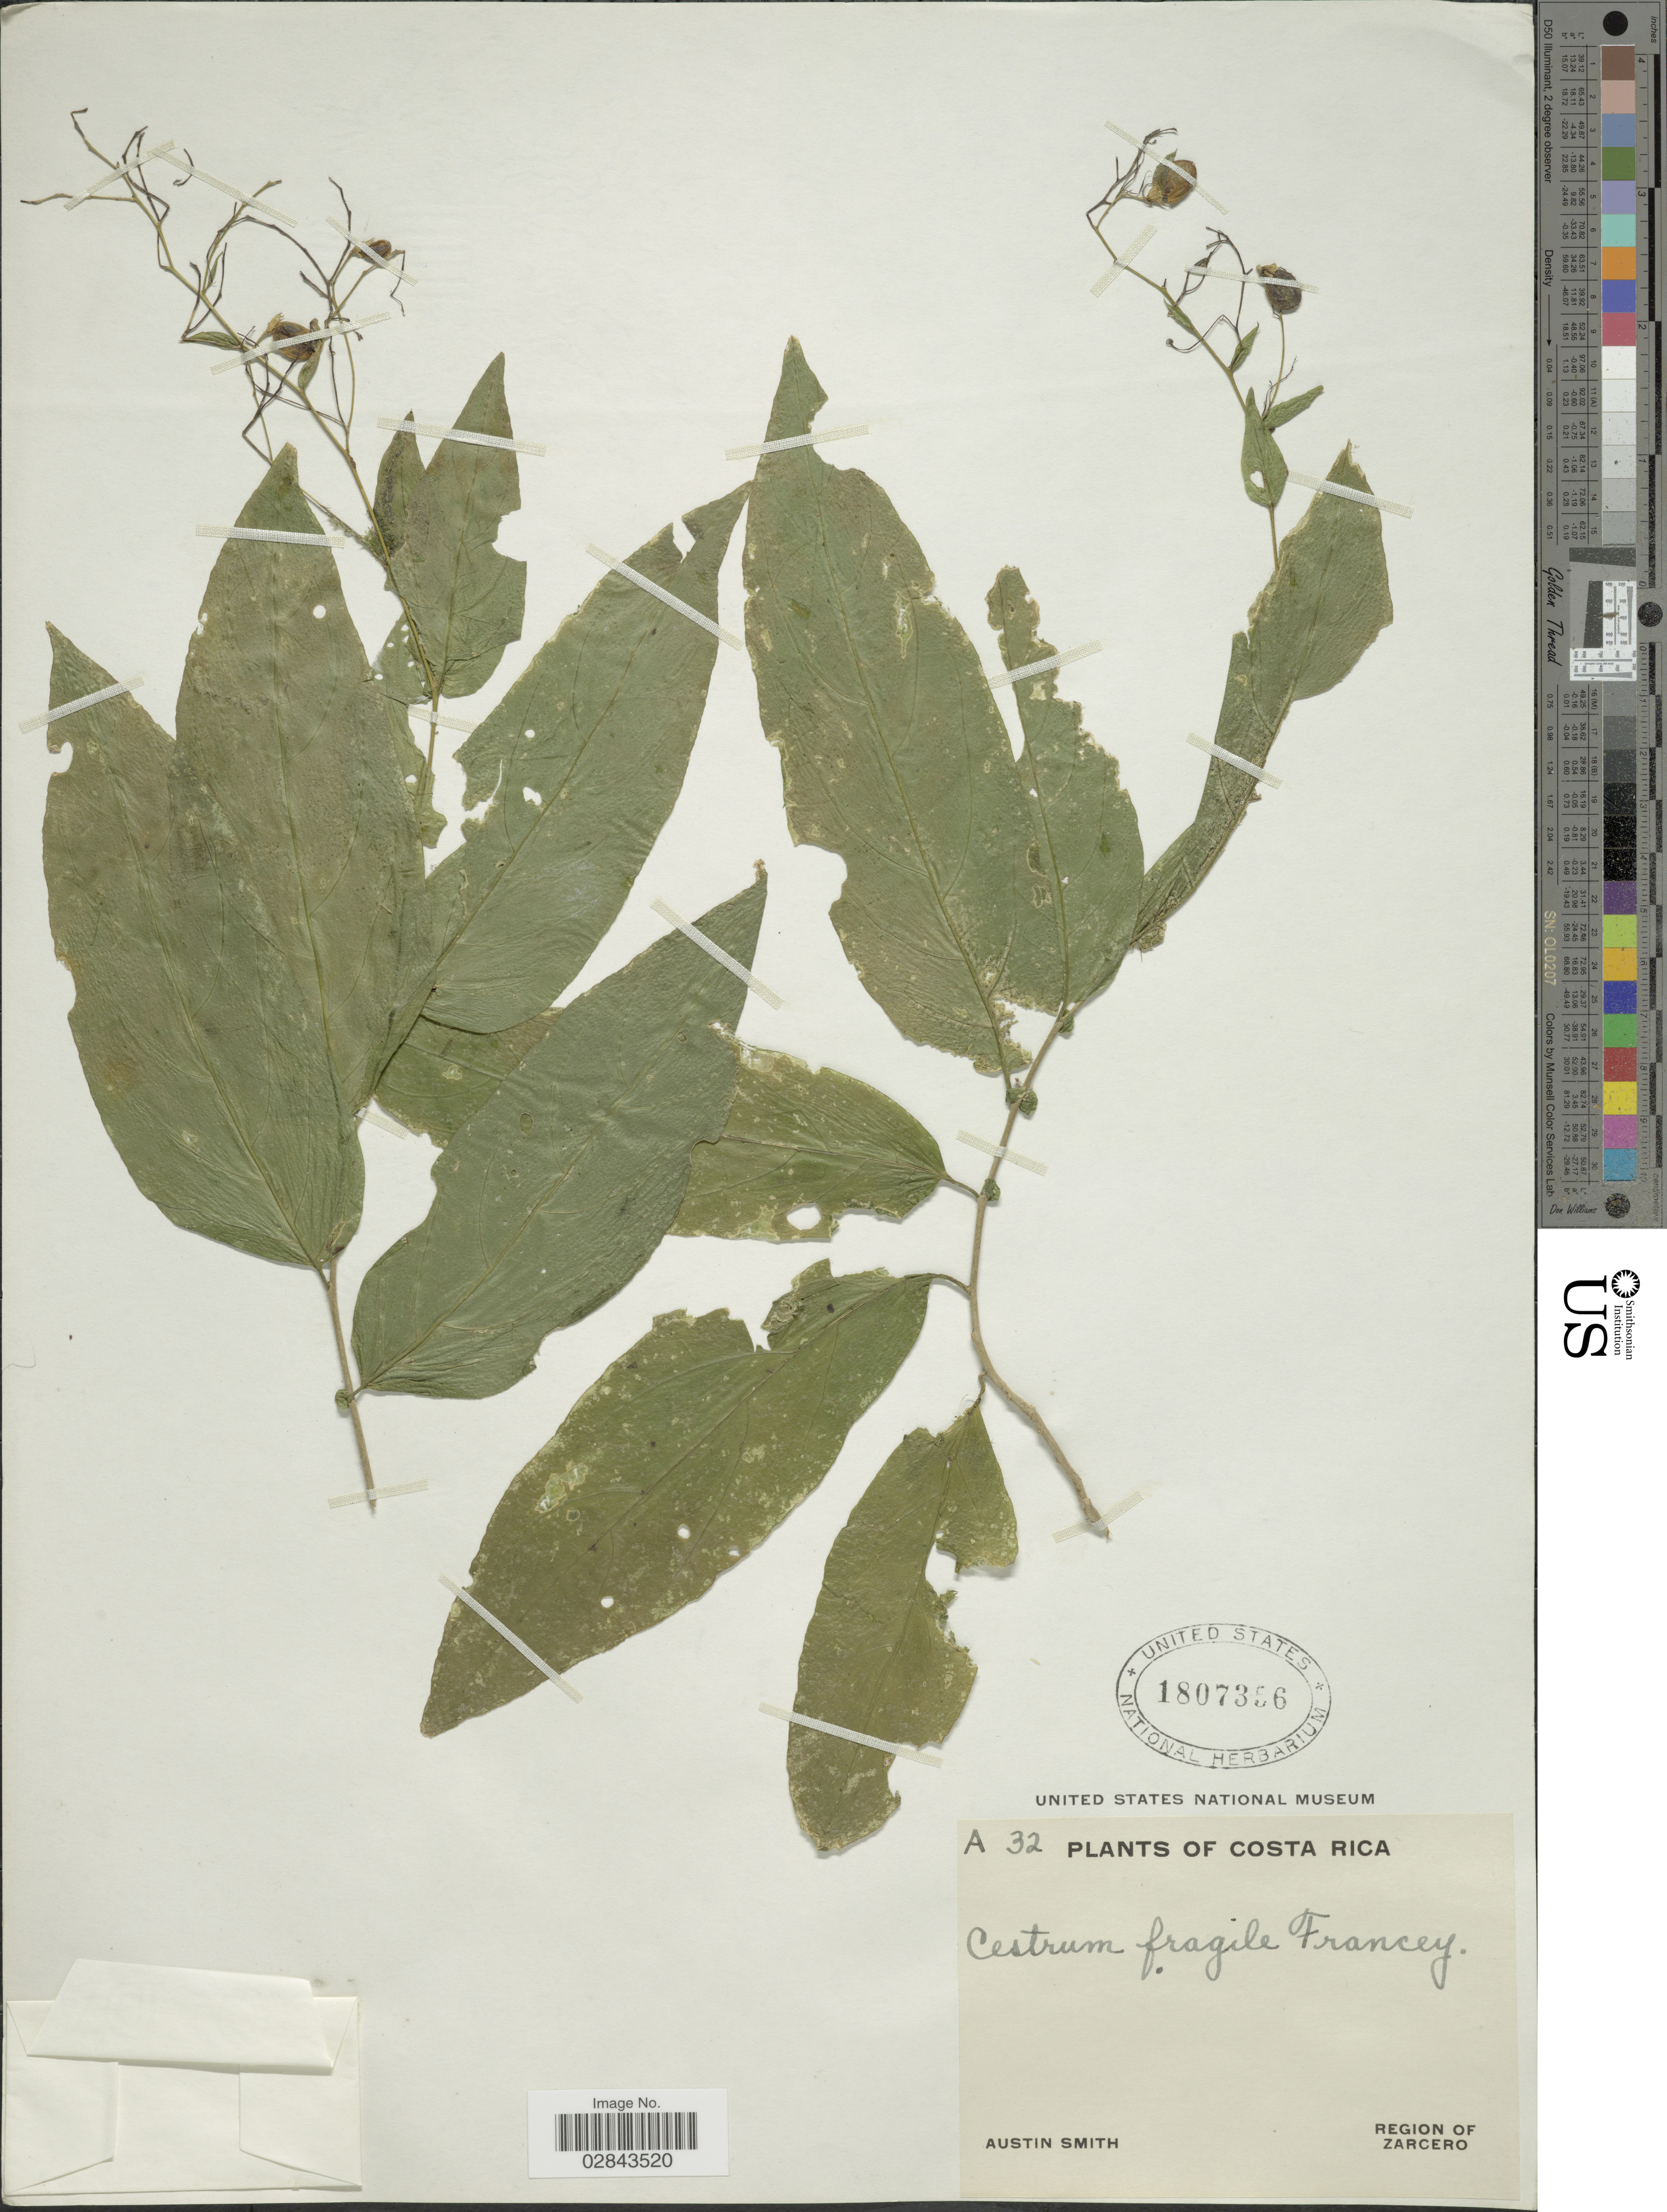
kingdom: Plantae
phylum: Tracheophyta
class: Magnoliopsida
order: Solanales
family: Solanaceae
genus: Cestrum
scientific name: Cestrum fragile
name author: Francey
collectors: Aust P. Smith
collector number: A32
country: Costa Rica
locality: Region of Zarcero.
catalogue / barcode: US 1807356